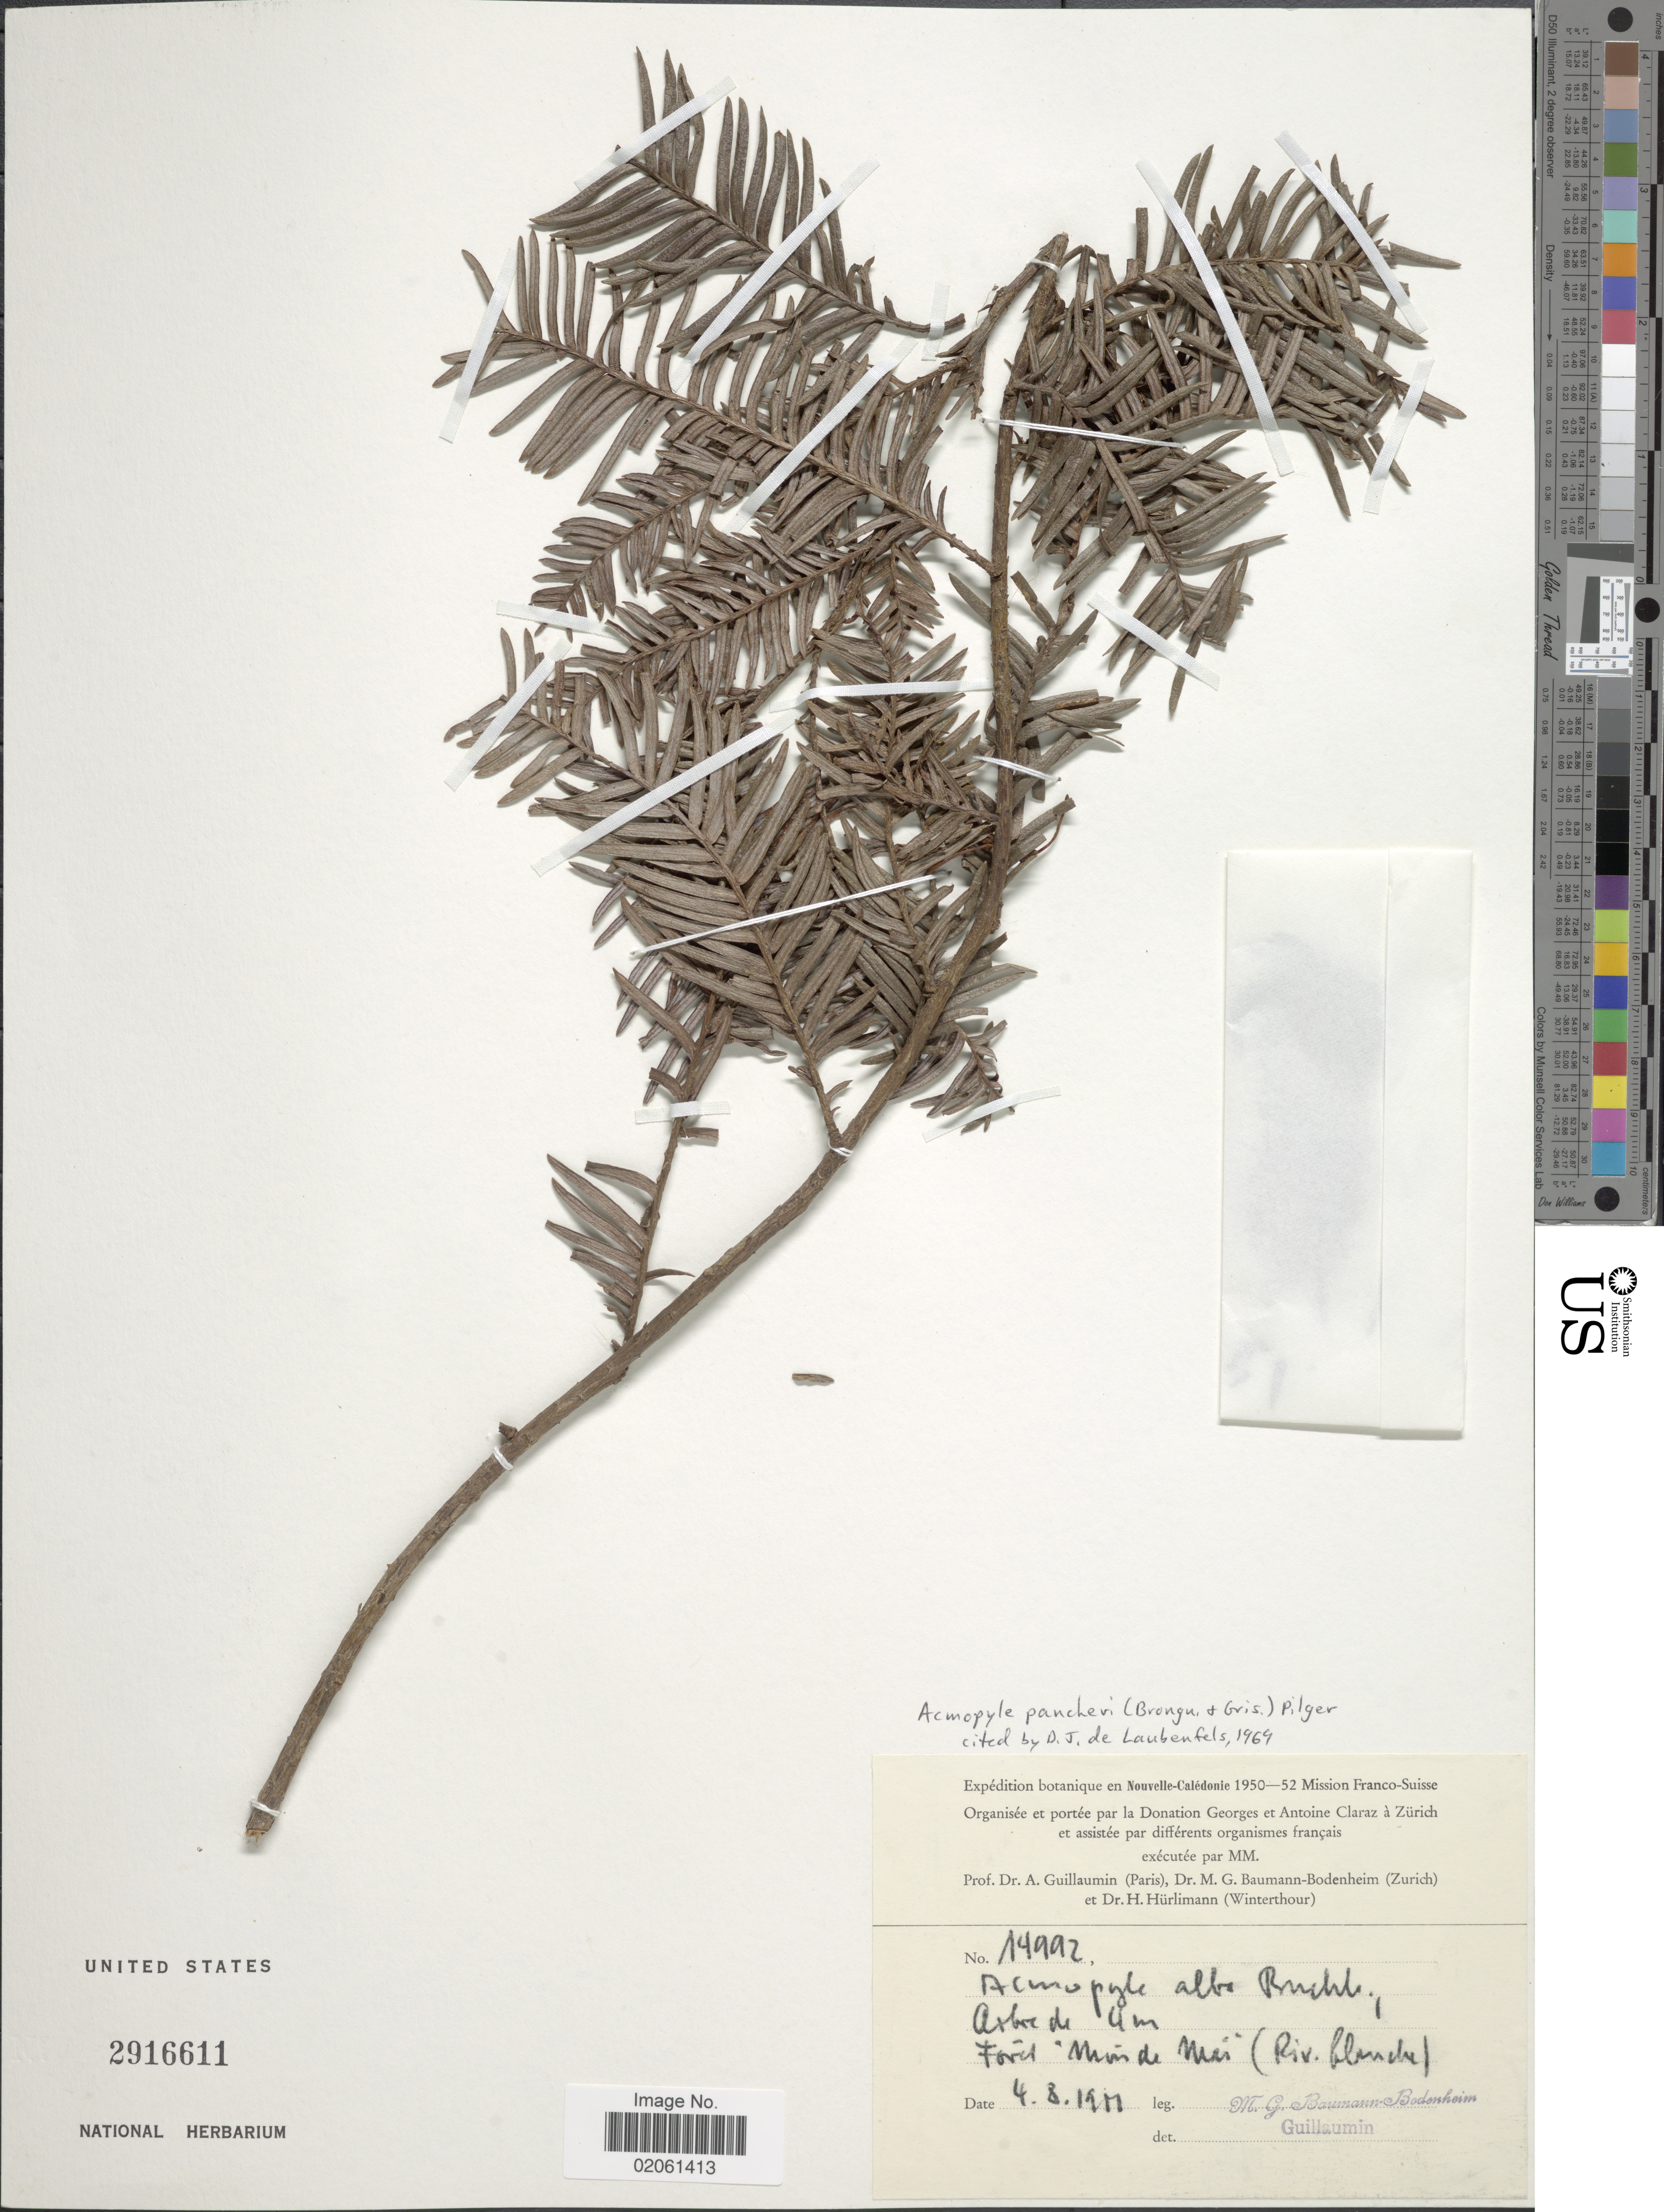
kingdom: Plantae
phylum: Tracheophyta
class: Pinopsida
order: Pinales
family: Podocarpaceae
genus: Acmopyle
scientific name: Acmopyle pancheri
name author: (Brongn. & Gris) Pilg.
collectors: M. G. Baumann-Bodenheim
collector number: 14992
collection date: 1951-08-04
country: New Caledonia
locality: Foret Mois de Mai (Riv. blanche)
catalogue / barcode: US 2916611